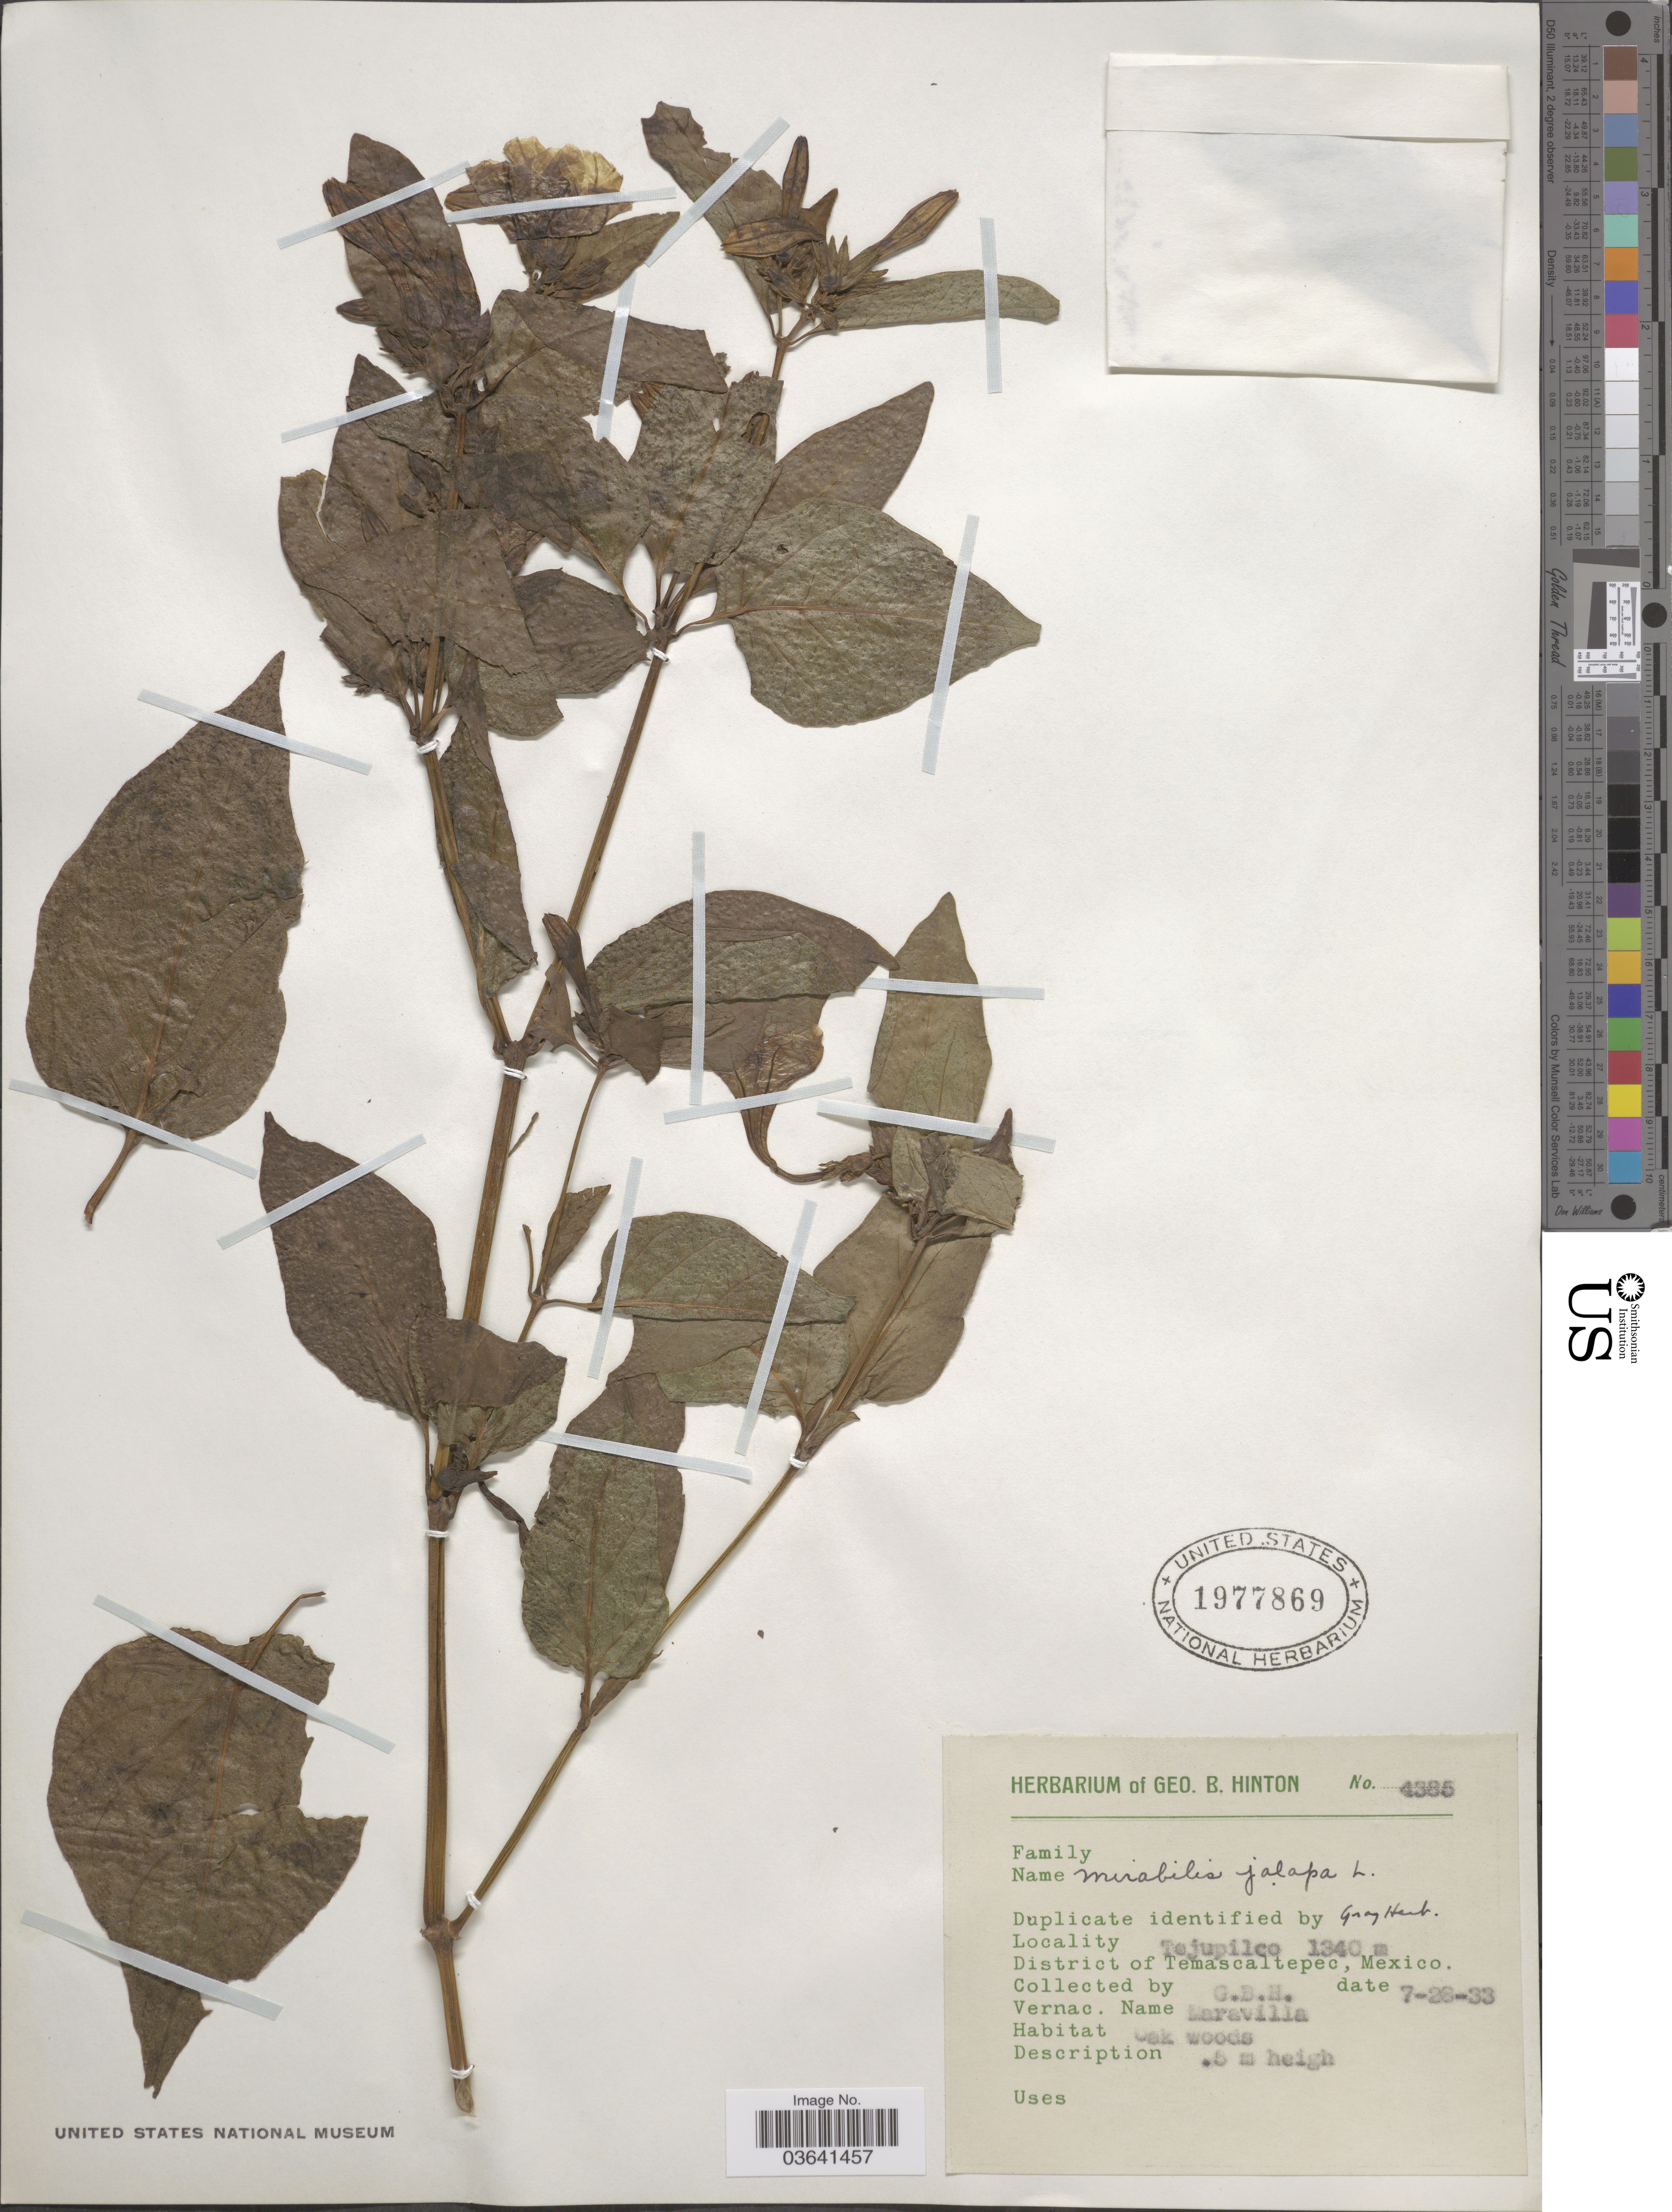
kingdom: Plantae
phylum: Tracheophyta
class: Magnoliopsida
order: Caryophyllales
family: Nyctaginaceae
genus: Mirabilis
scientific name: Mirabilis jalapa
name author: L.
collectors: G. B. Hinton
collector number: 4385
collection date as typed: Transcribed d/m/y: 28/7/33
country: Mexico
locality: Tejupilco. District of Temascaltepec.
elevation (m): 1340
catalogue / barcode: US 1977869